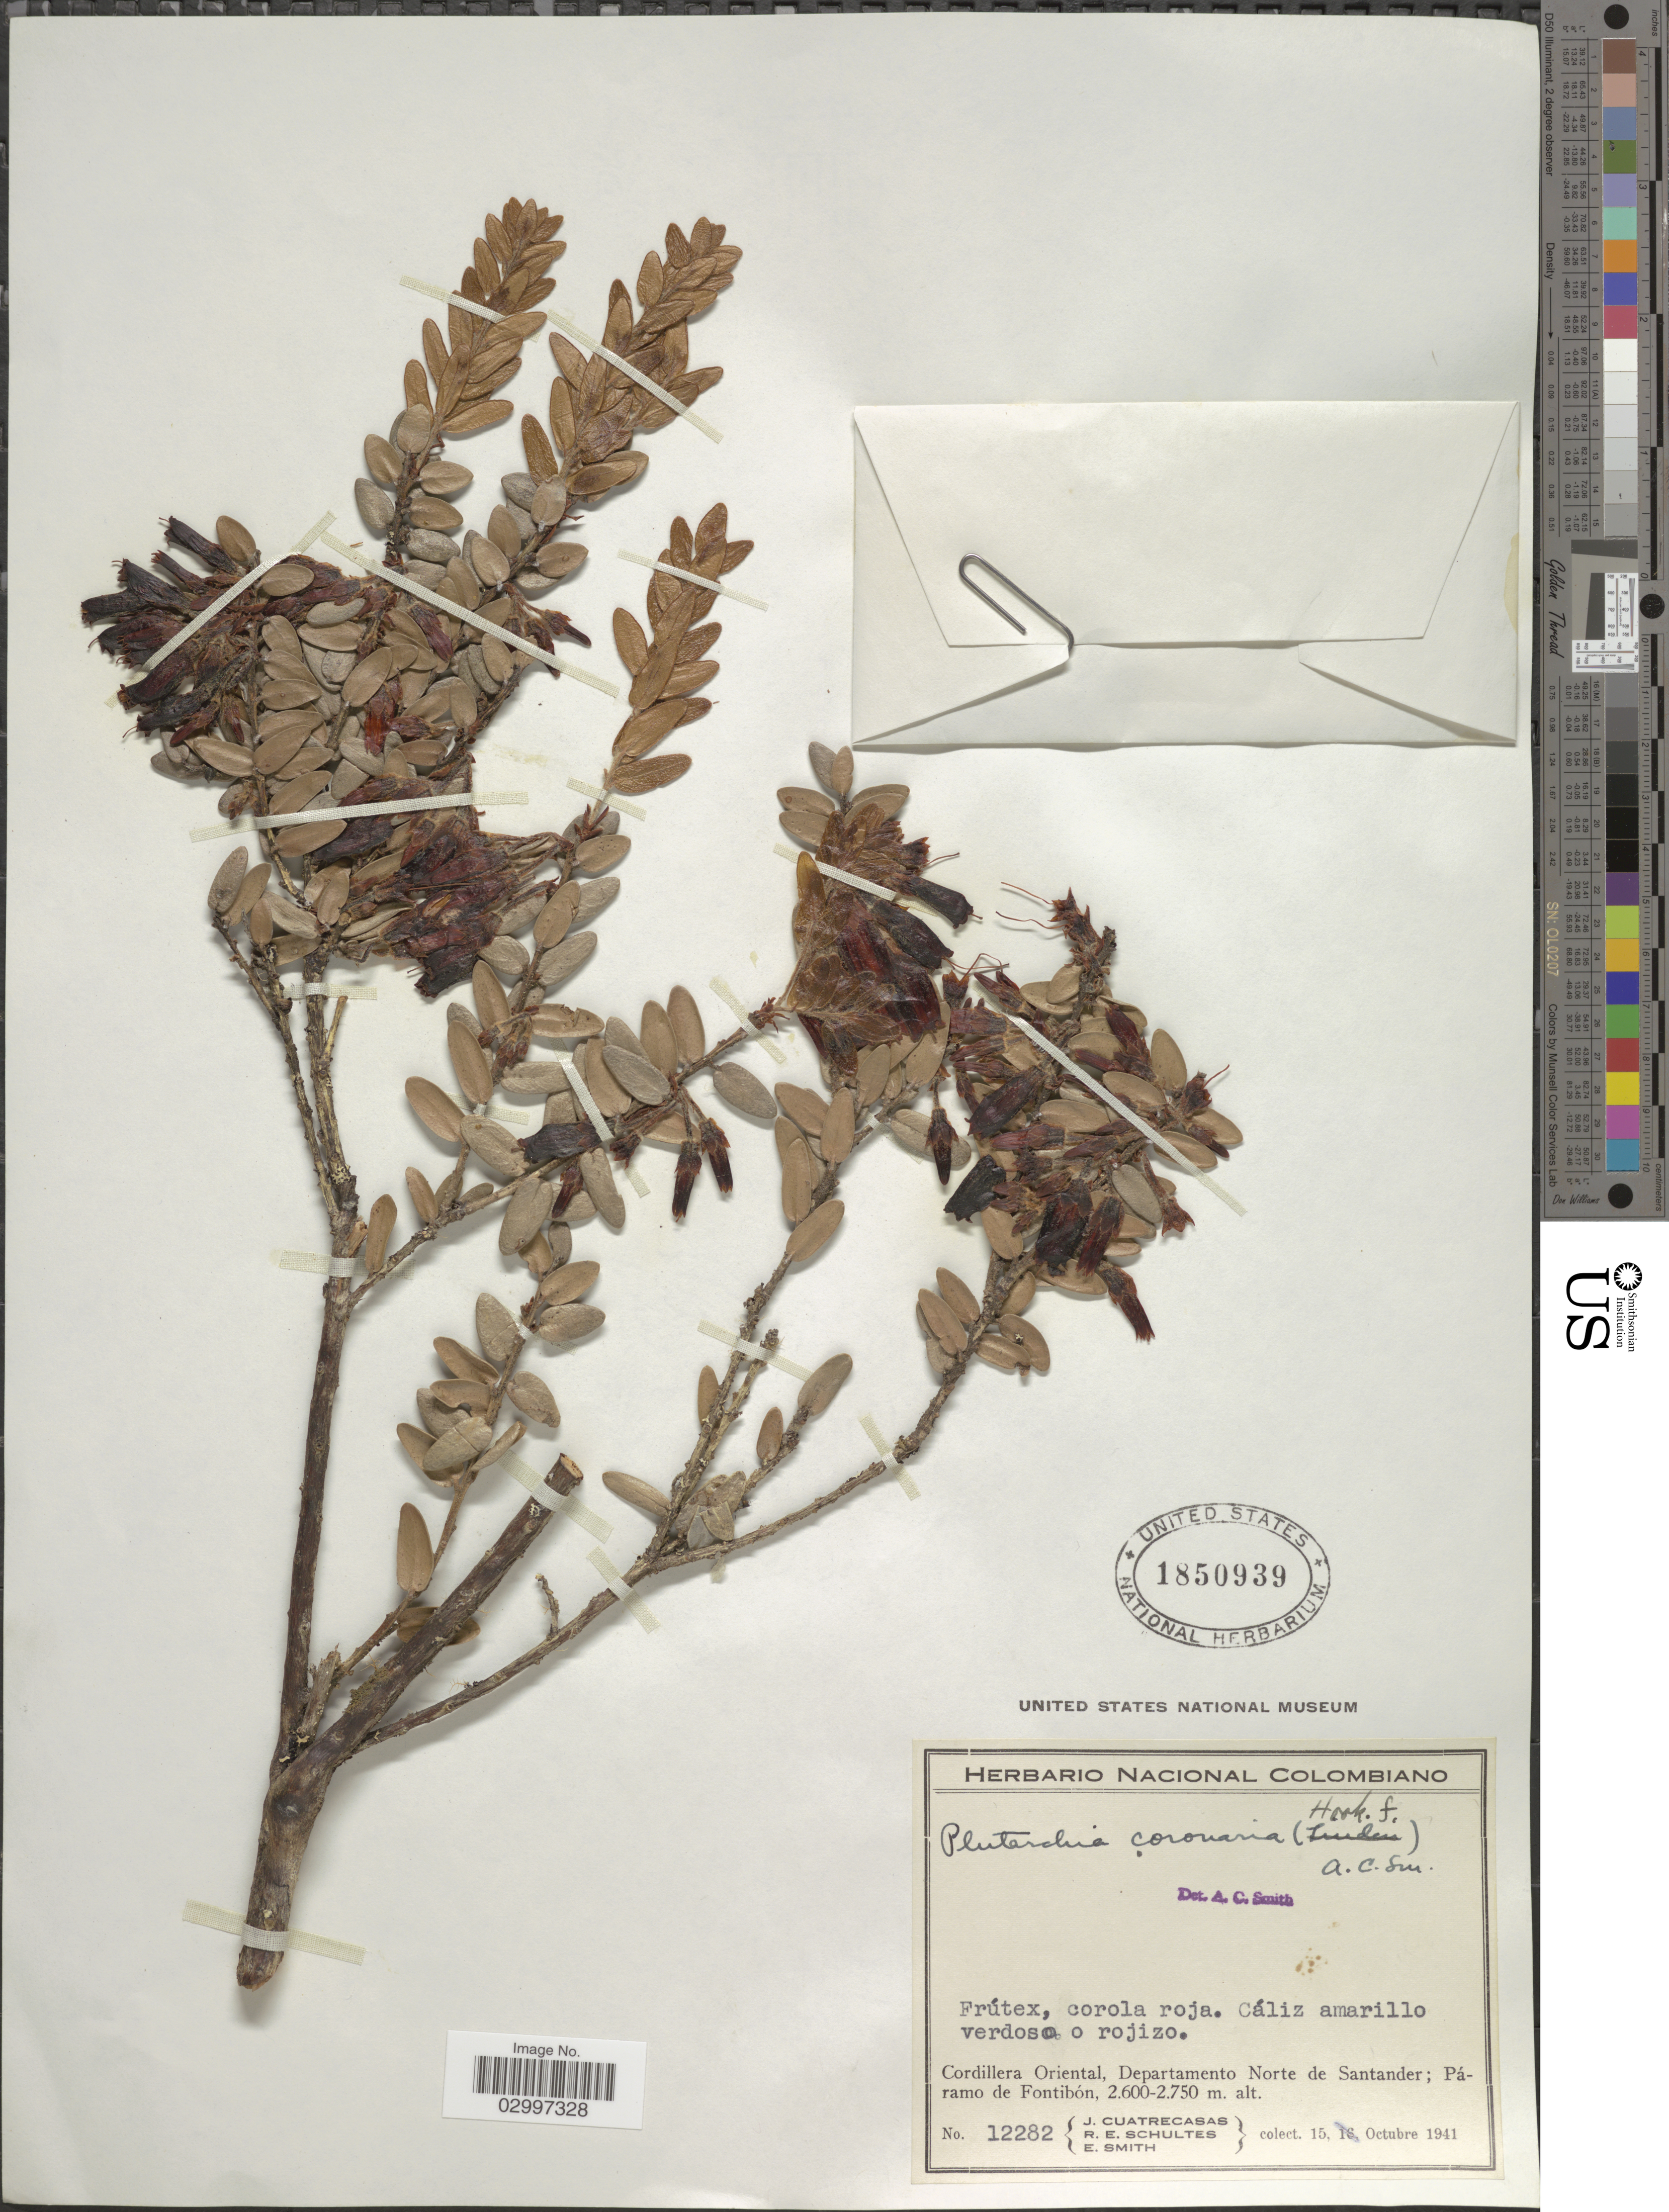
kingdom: Plantae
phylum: Tracheophyta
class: Magnoliopsida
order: Ericales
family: Ericaceae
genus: Plutarchia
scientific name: Plutarchia coronaria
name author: (Linden) A.C. Sm.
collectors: J. Cuatrecasas, R. E. Schultes & E. Smith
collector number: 12282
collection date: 1941-10-15/1941-10-19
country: Colombia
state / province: Norte de Santander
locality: Cordillera Oriental, Departamento Norte de Santander, Páramo de Fontibón.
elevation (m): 2600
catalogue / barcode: US 1850939